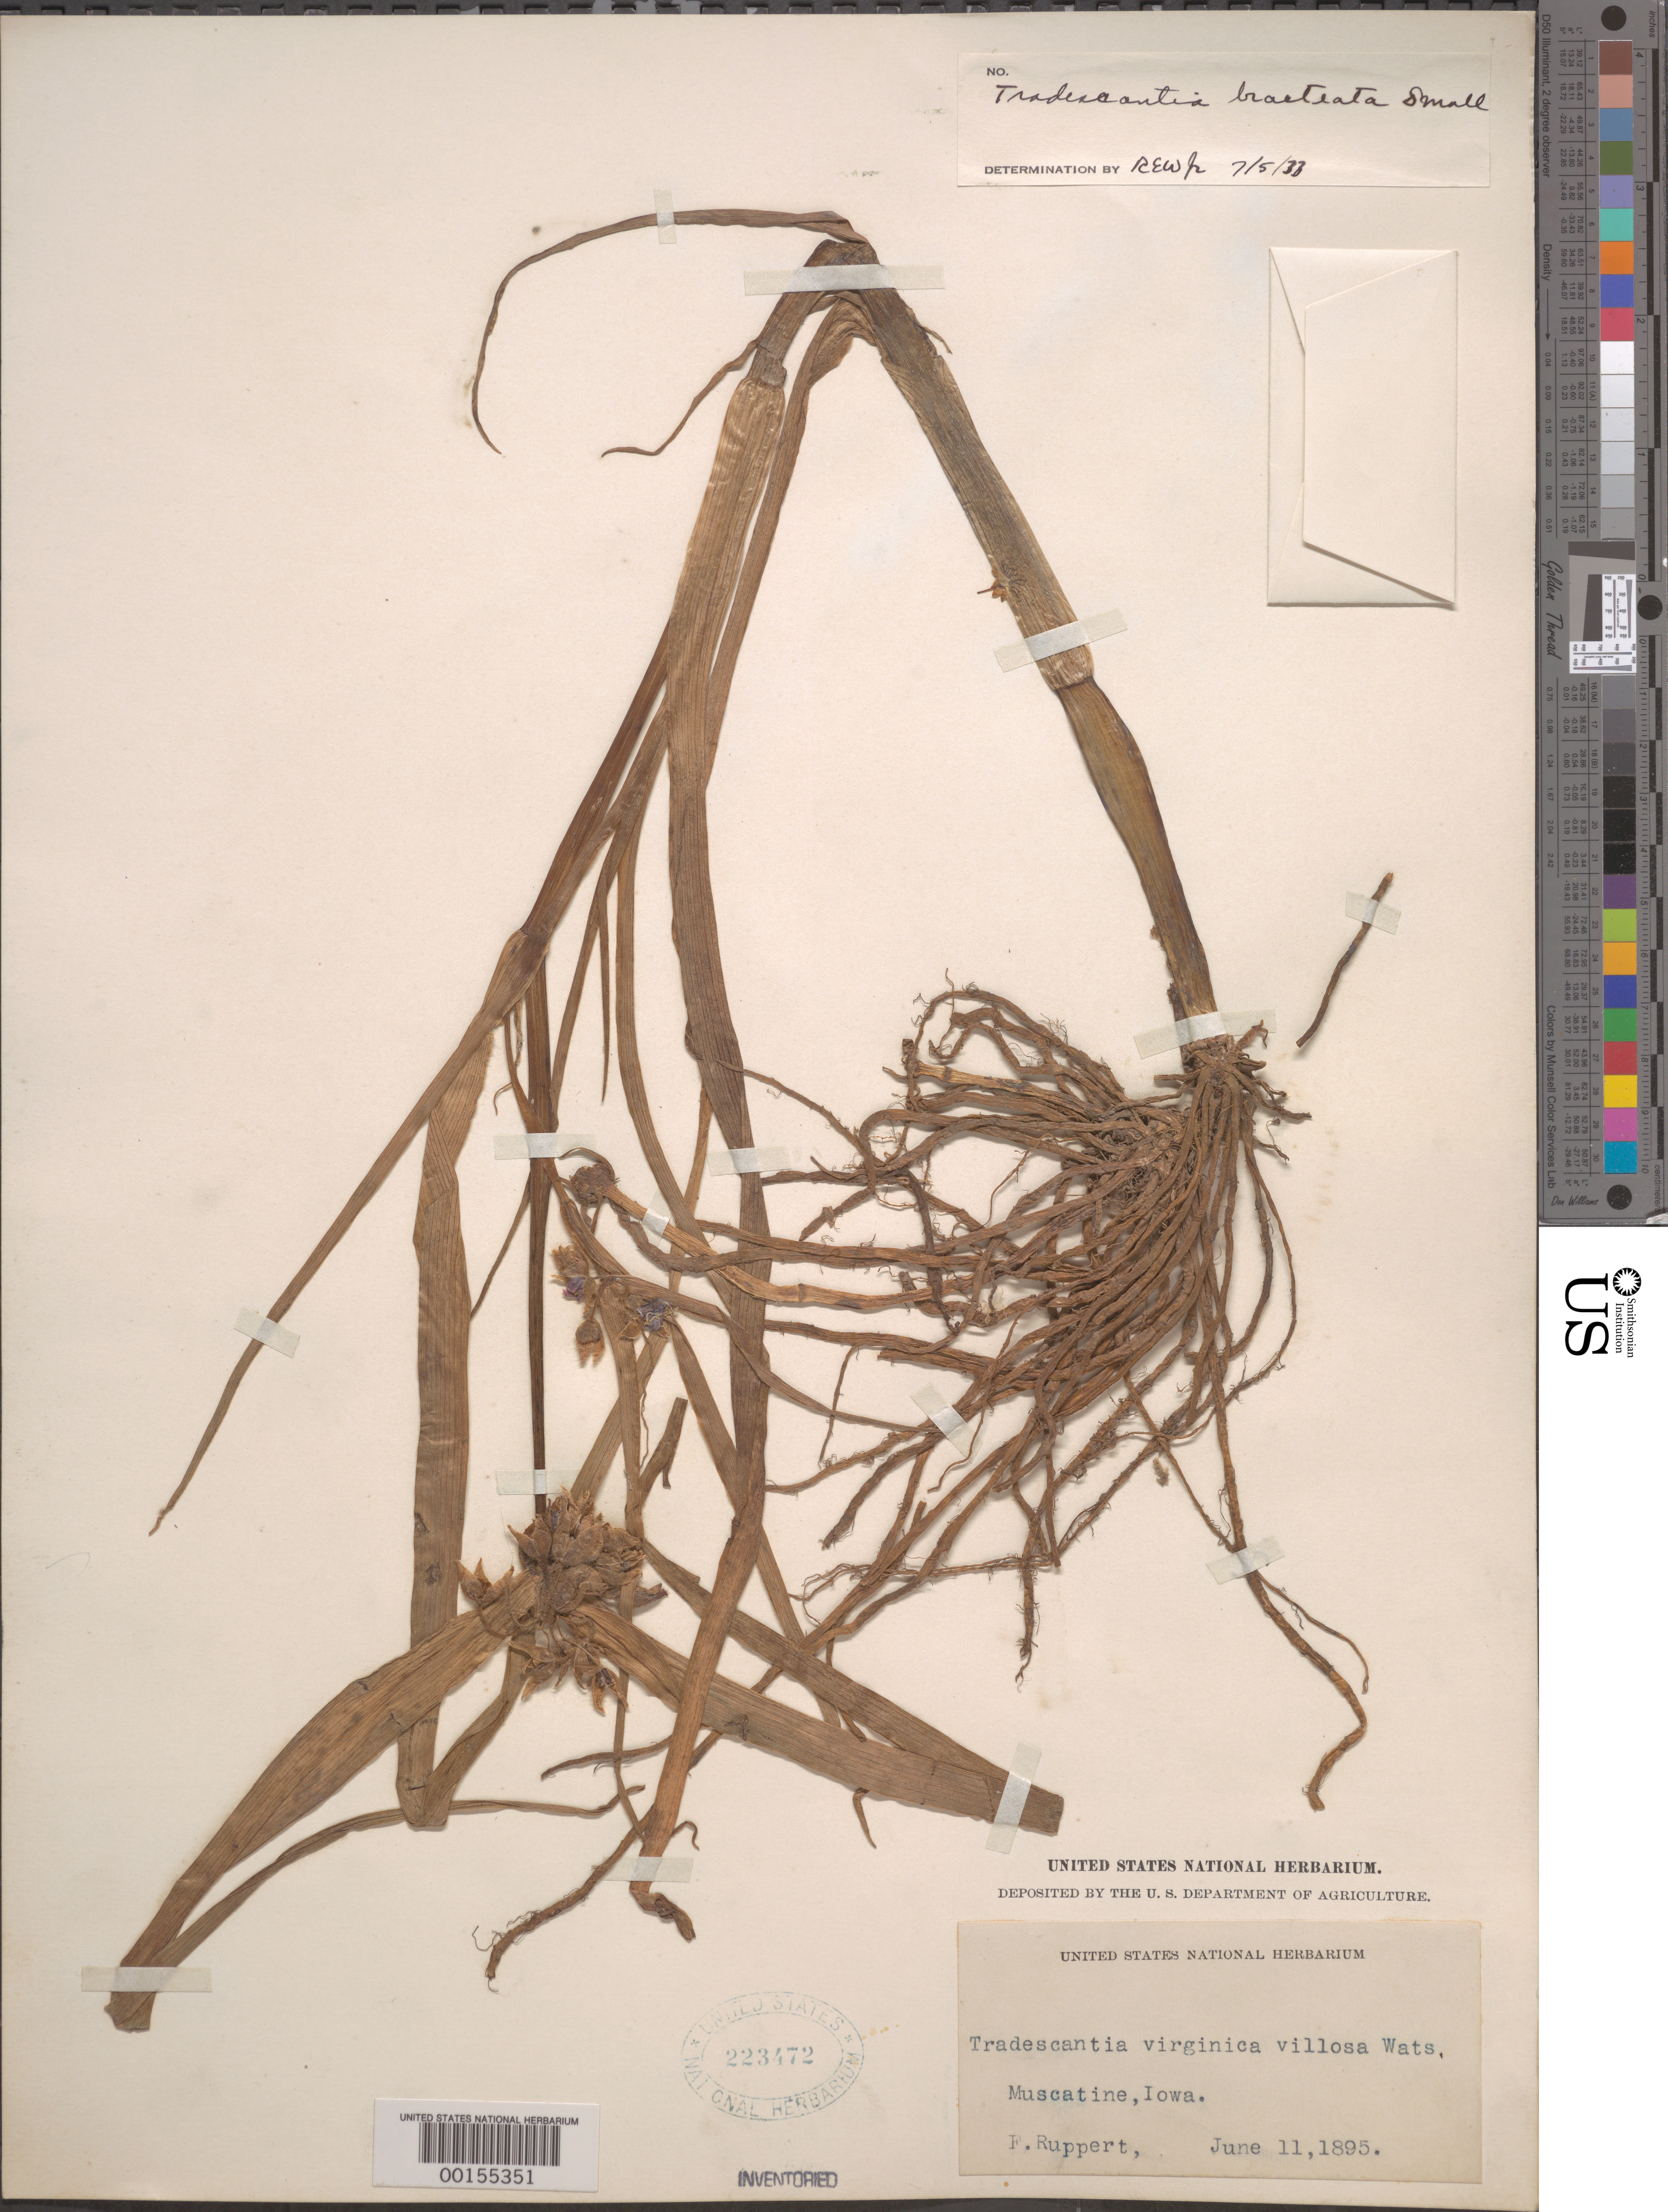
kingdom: Plantae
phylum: Tracheophyta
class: Liliopsida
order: Commelinales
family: Commelinaceae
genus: Tradescantia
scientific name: Tradescantia bracteata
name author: Small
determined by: REW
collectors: F. Ruppert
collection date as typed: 11 Jun 1895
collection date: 1895-06-11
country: United States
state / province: Iowa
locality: Muscatine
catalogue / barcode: US 223472